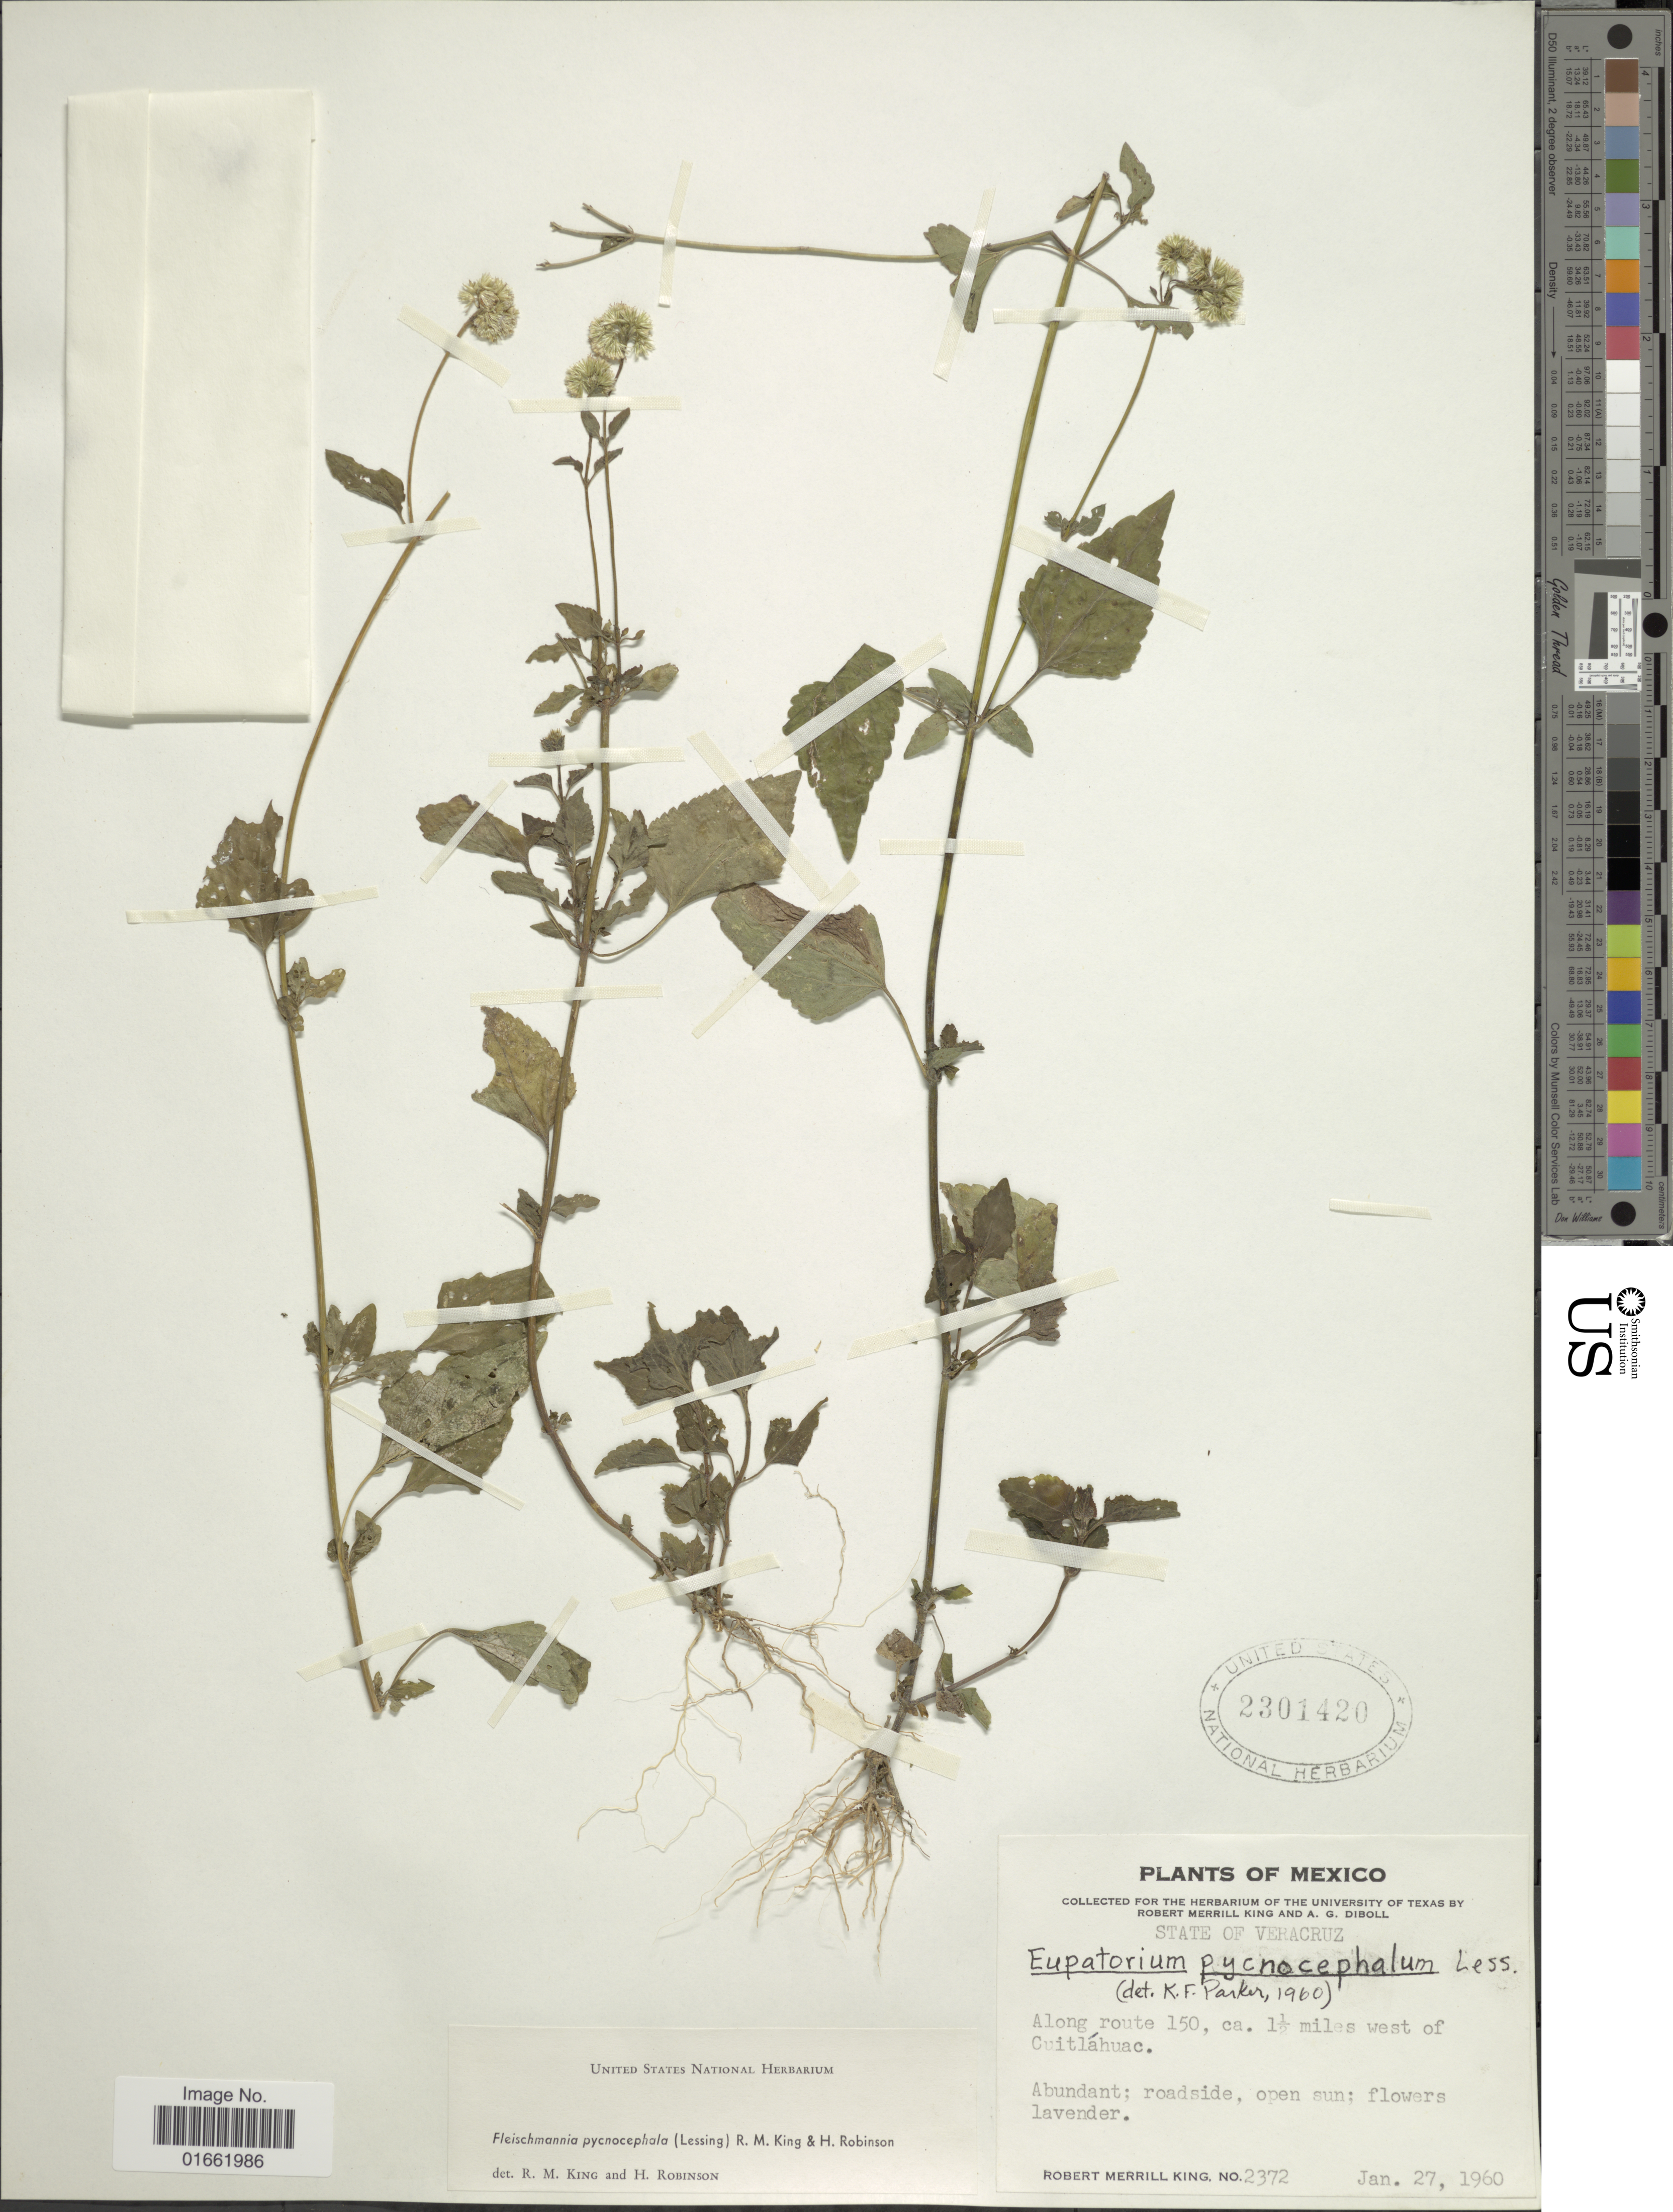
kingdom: Plantae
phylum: Tracheophyta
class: Magnoliopsida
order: Asterales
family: Asteraceae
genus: Fleischmannia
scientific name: Fleischmannia pycnocephala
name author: (Less.) R.M. King & H. Rob.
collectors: R. M. King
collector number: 2372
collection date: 1960-01-27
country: Mexico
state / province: Veracruz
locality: State of Veracruz. Along route 150, ca. 1½ miles west of Cuitláhuac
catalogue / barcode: US 2301420